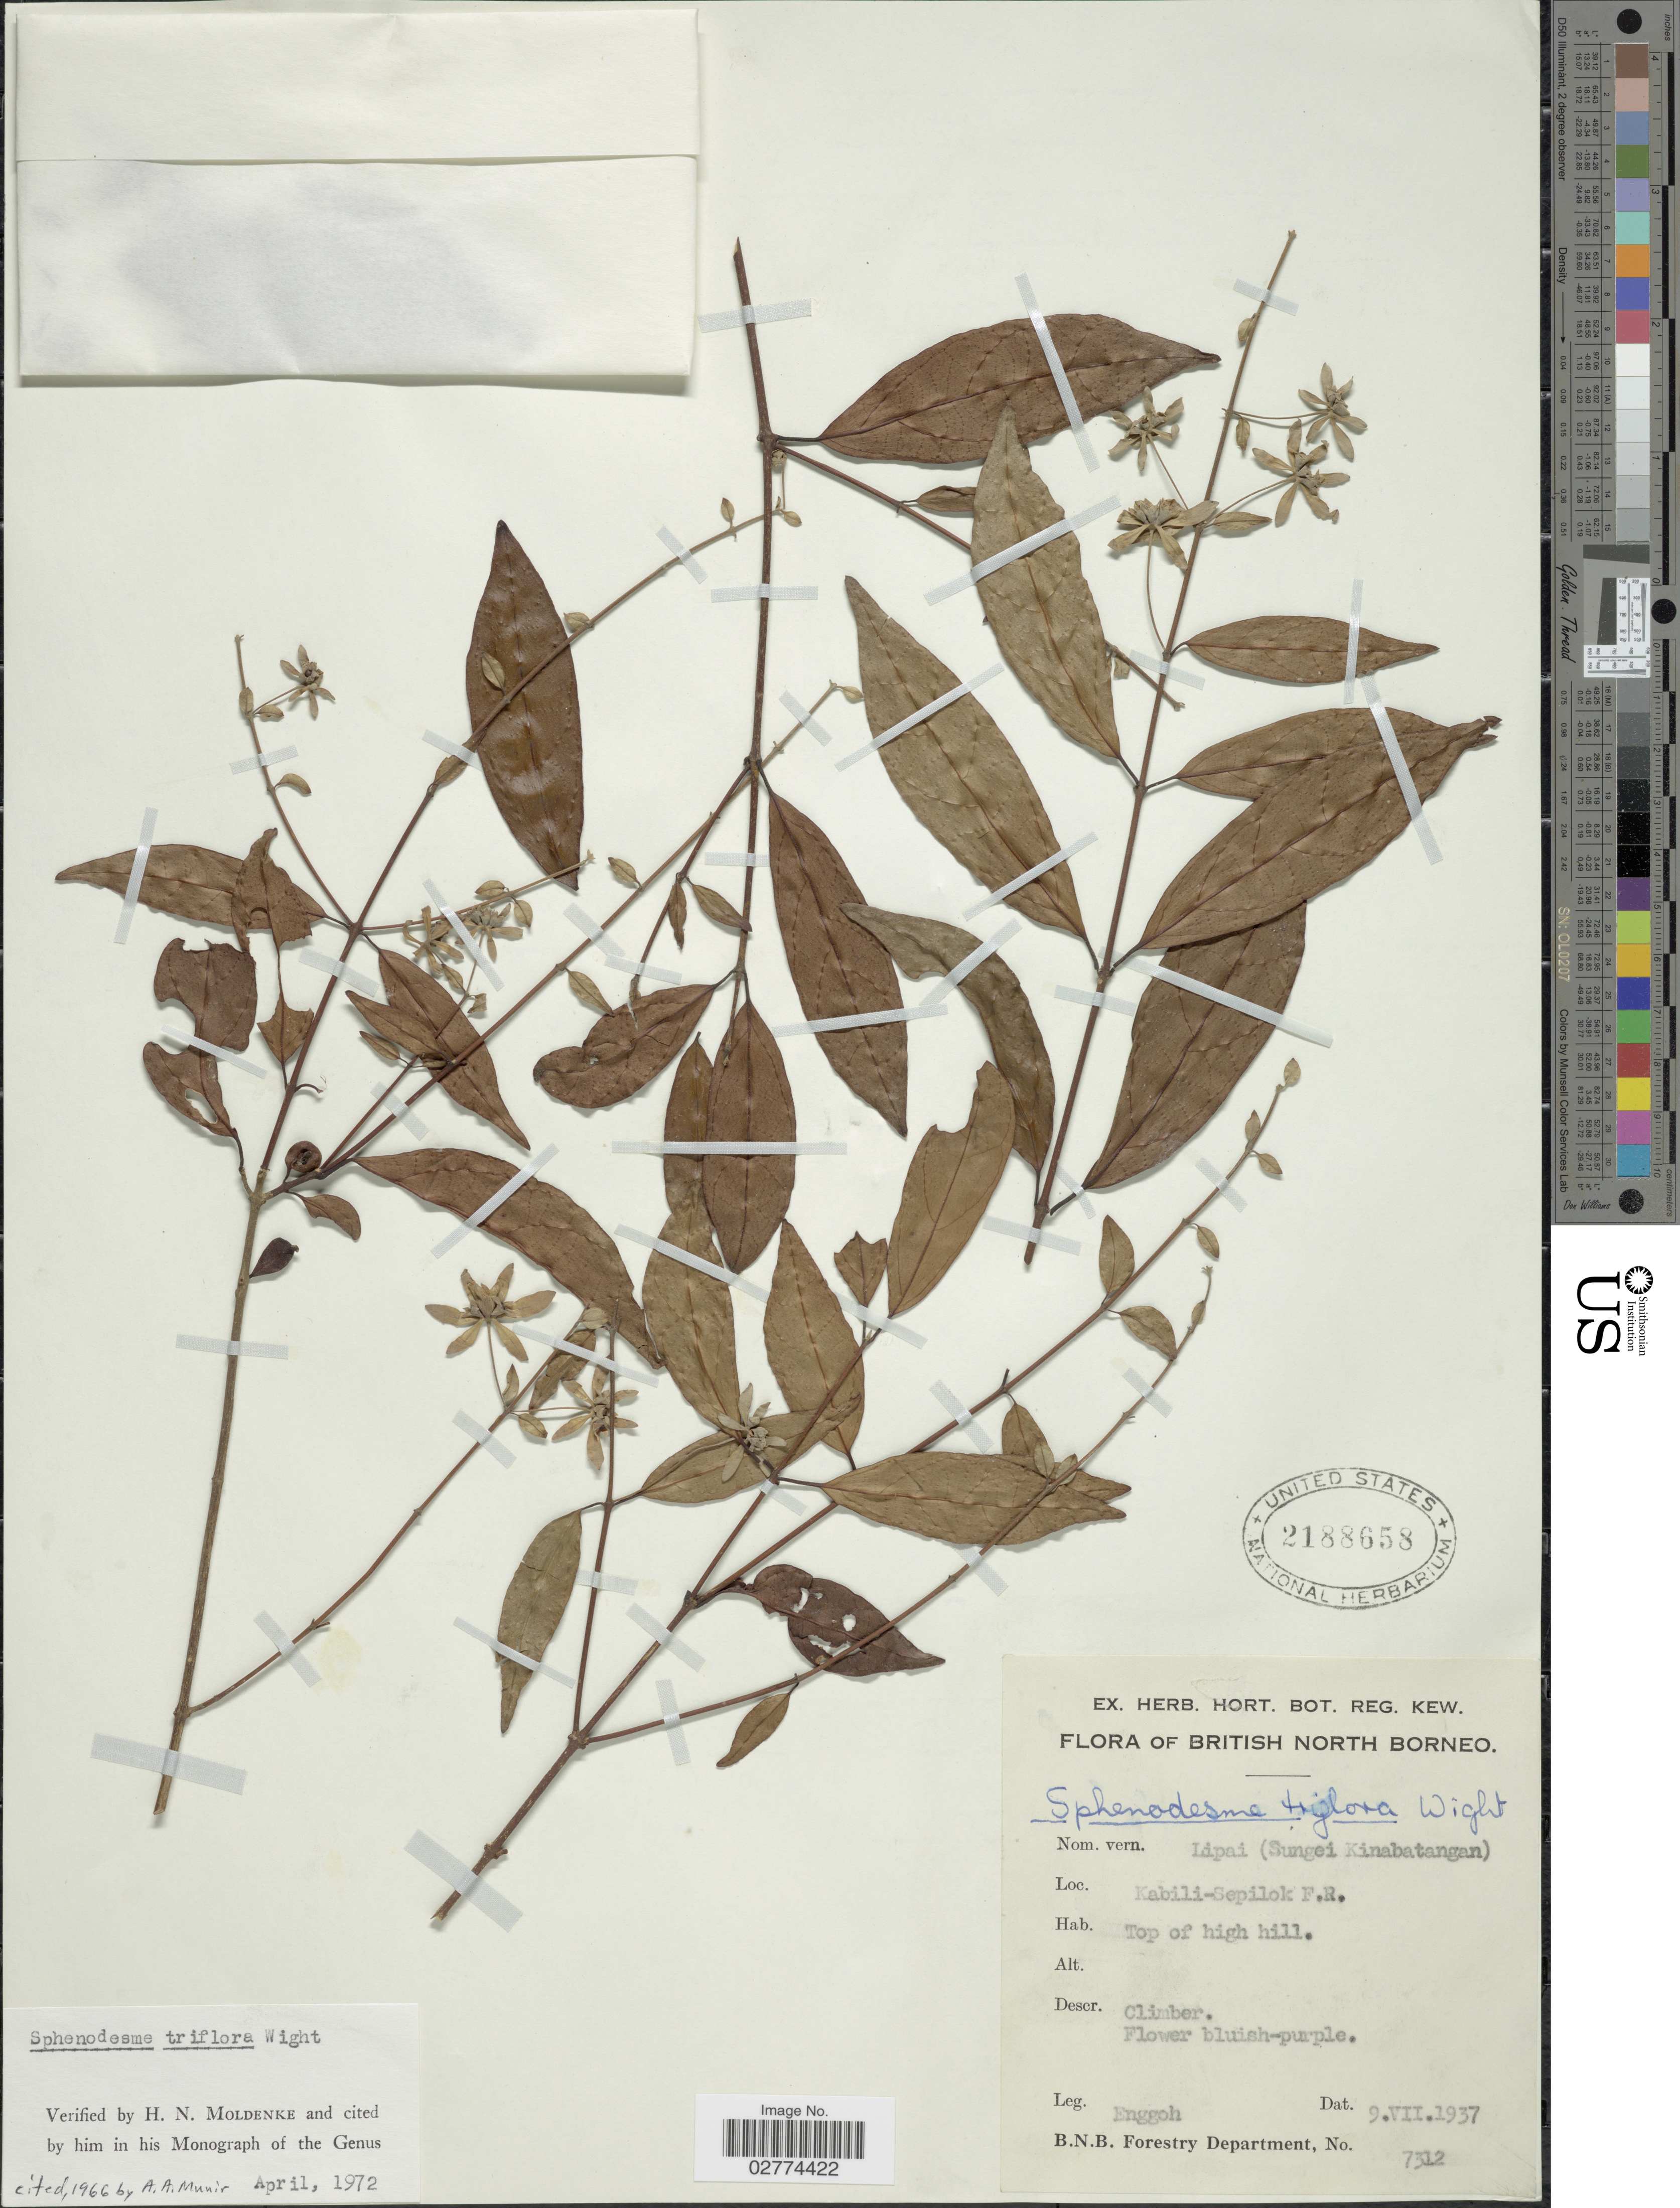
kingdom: Plantae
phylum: Tracheophyta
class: Magnoliopsida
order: Lamiales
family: Lamiaceae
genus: Sphenodesme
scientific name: Sphenodesme triflora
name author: Wight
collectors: -. Enggoh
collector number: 7312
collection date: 1937-07-09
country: Malaysia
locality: British North Borneo. Kabili-Sepilok F.R.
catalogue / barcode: US 2188658